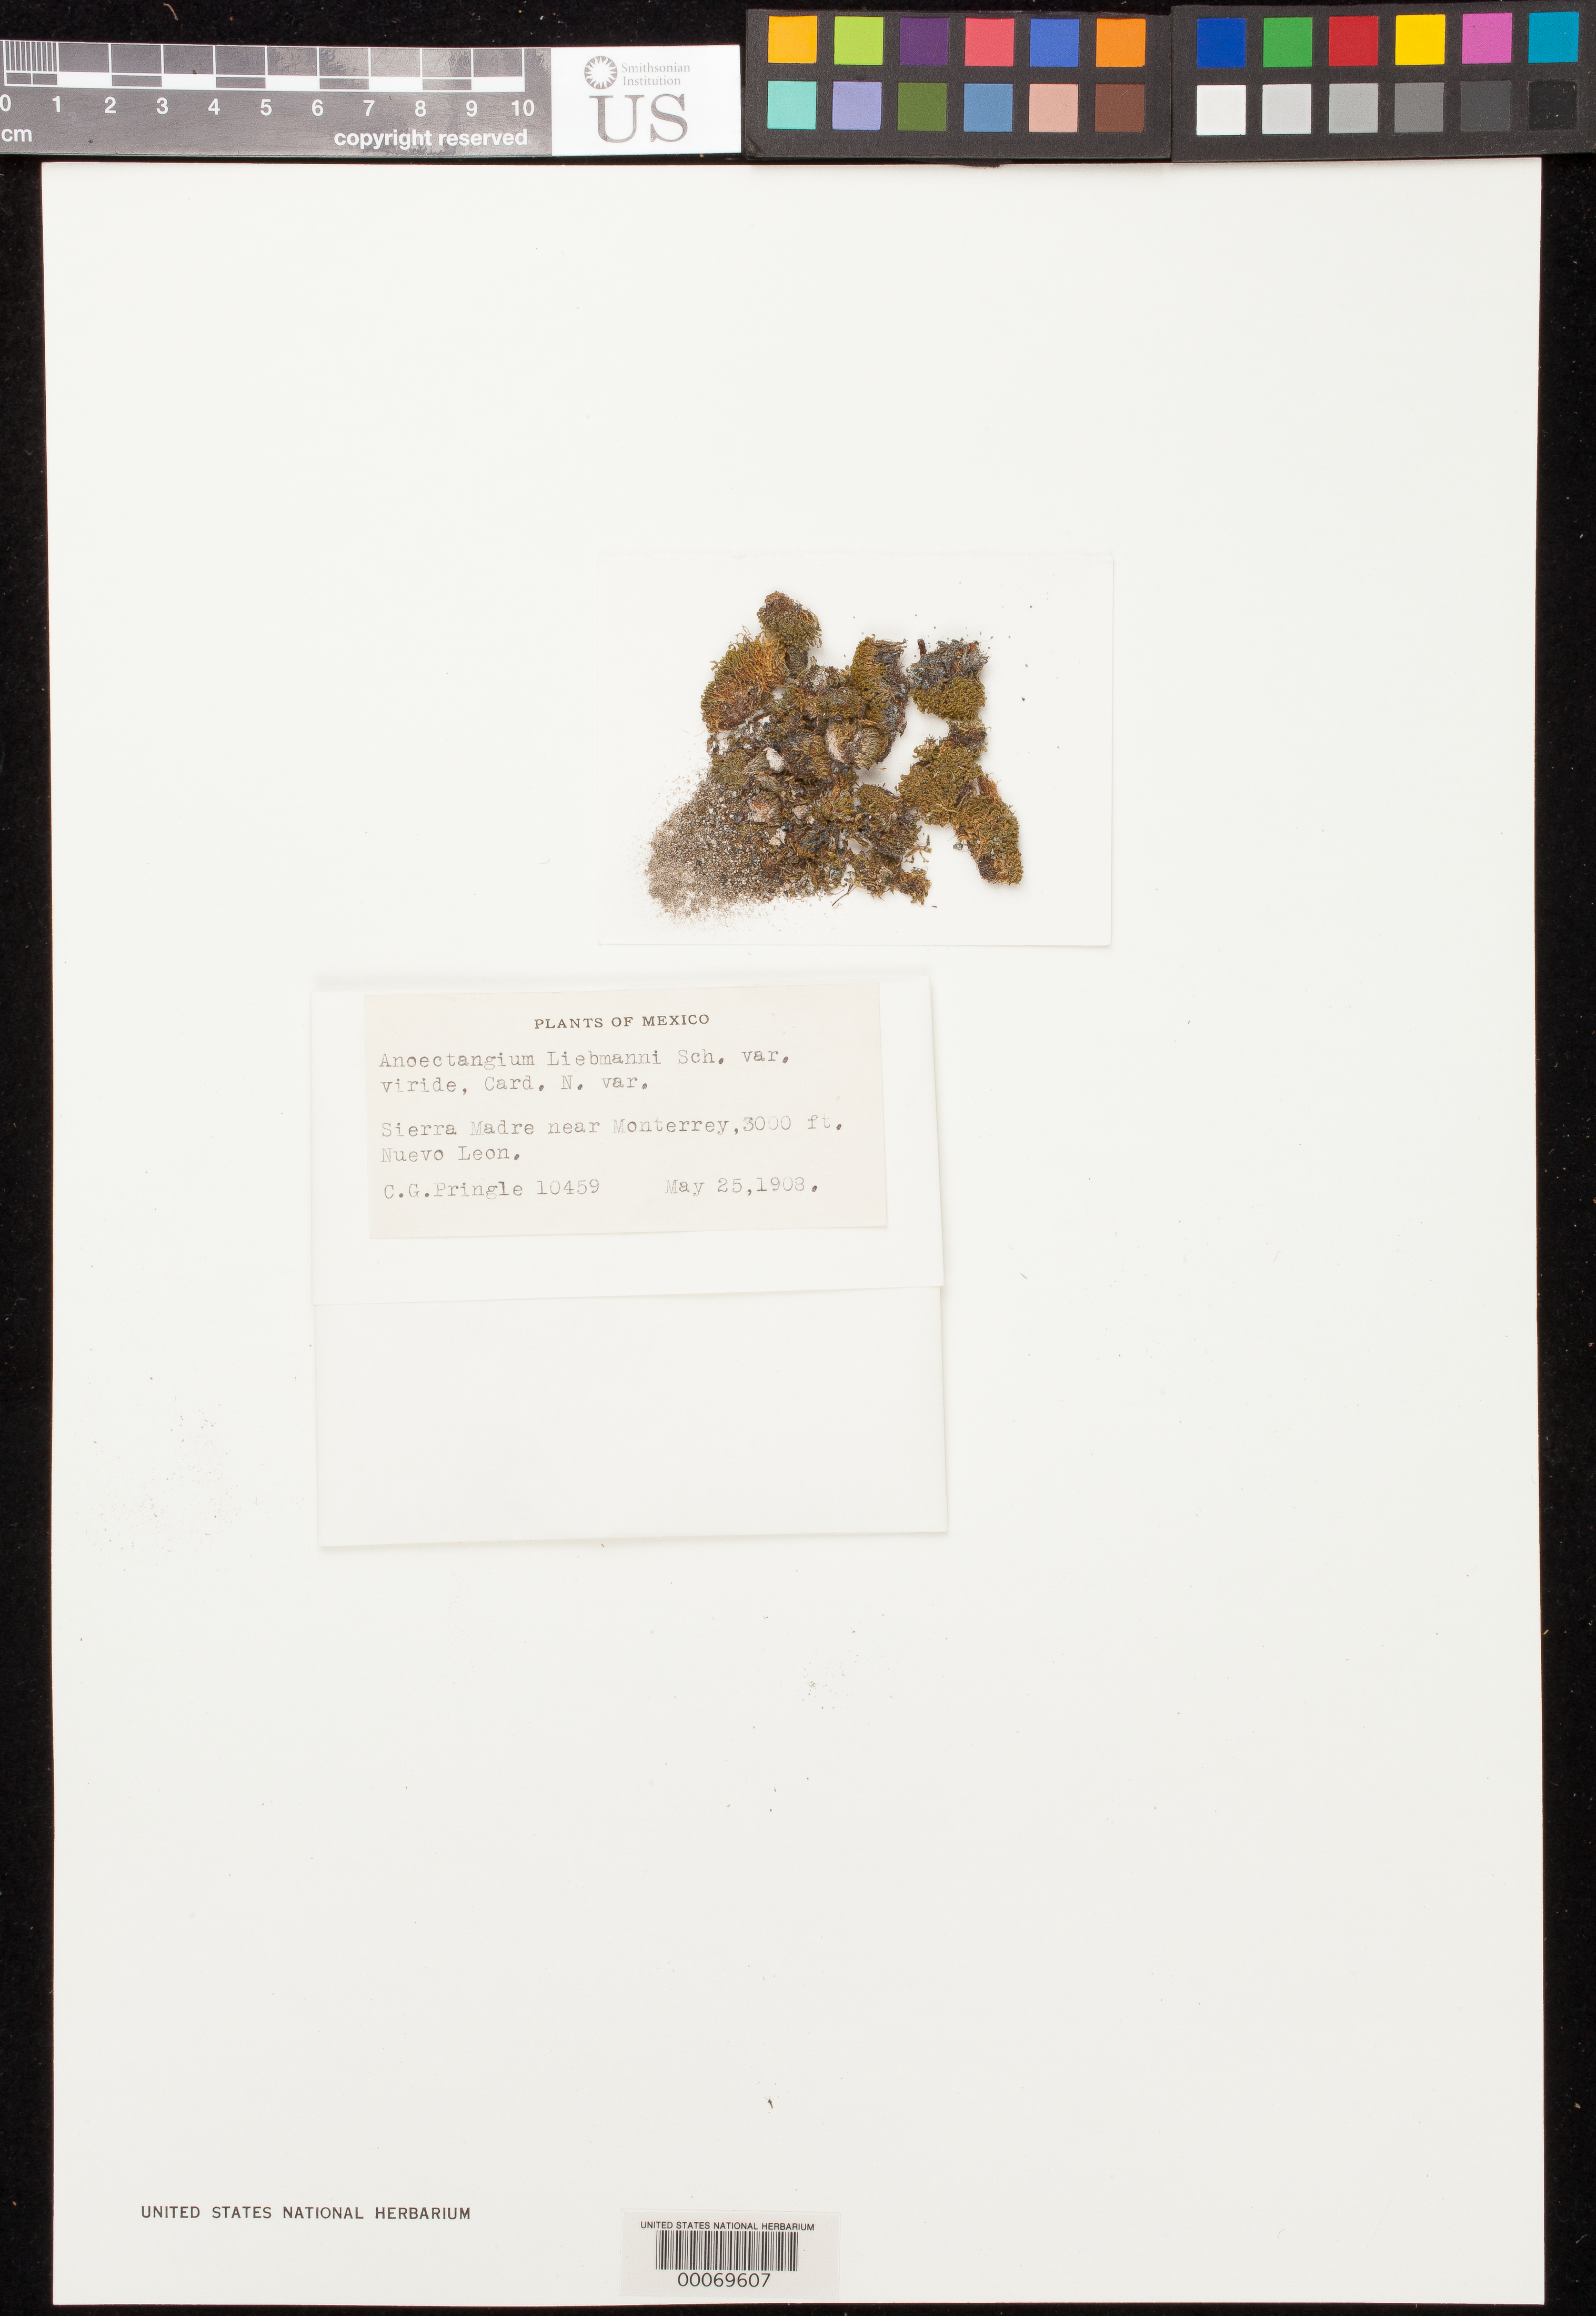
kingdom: Plantae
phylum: Bryophyta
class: Bryopsida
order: Pottiales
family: Pottiaceae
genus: Anoectangium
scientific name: Anoectangium liebmanni var. viride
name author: Cardot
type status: Syntype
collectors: C. G. Pringle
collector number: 10459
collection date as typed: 25 May 1908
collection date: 1908-05-25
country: Mexico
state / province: Nuevo León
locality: Sierra Madre, near Monterrey.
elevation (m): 914